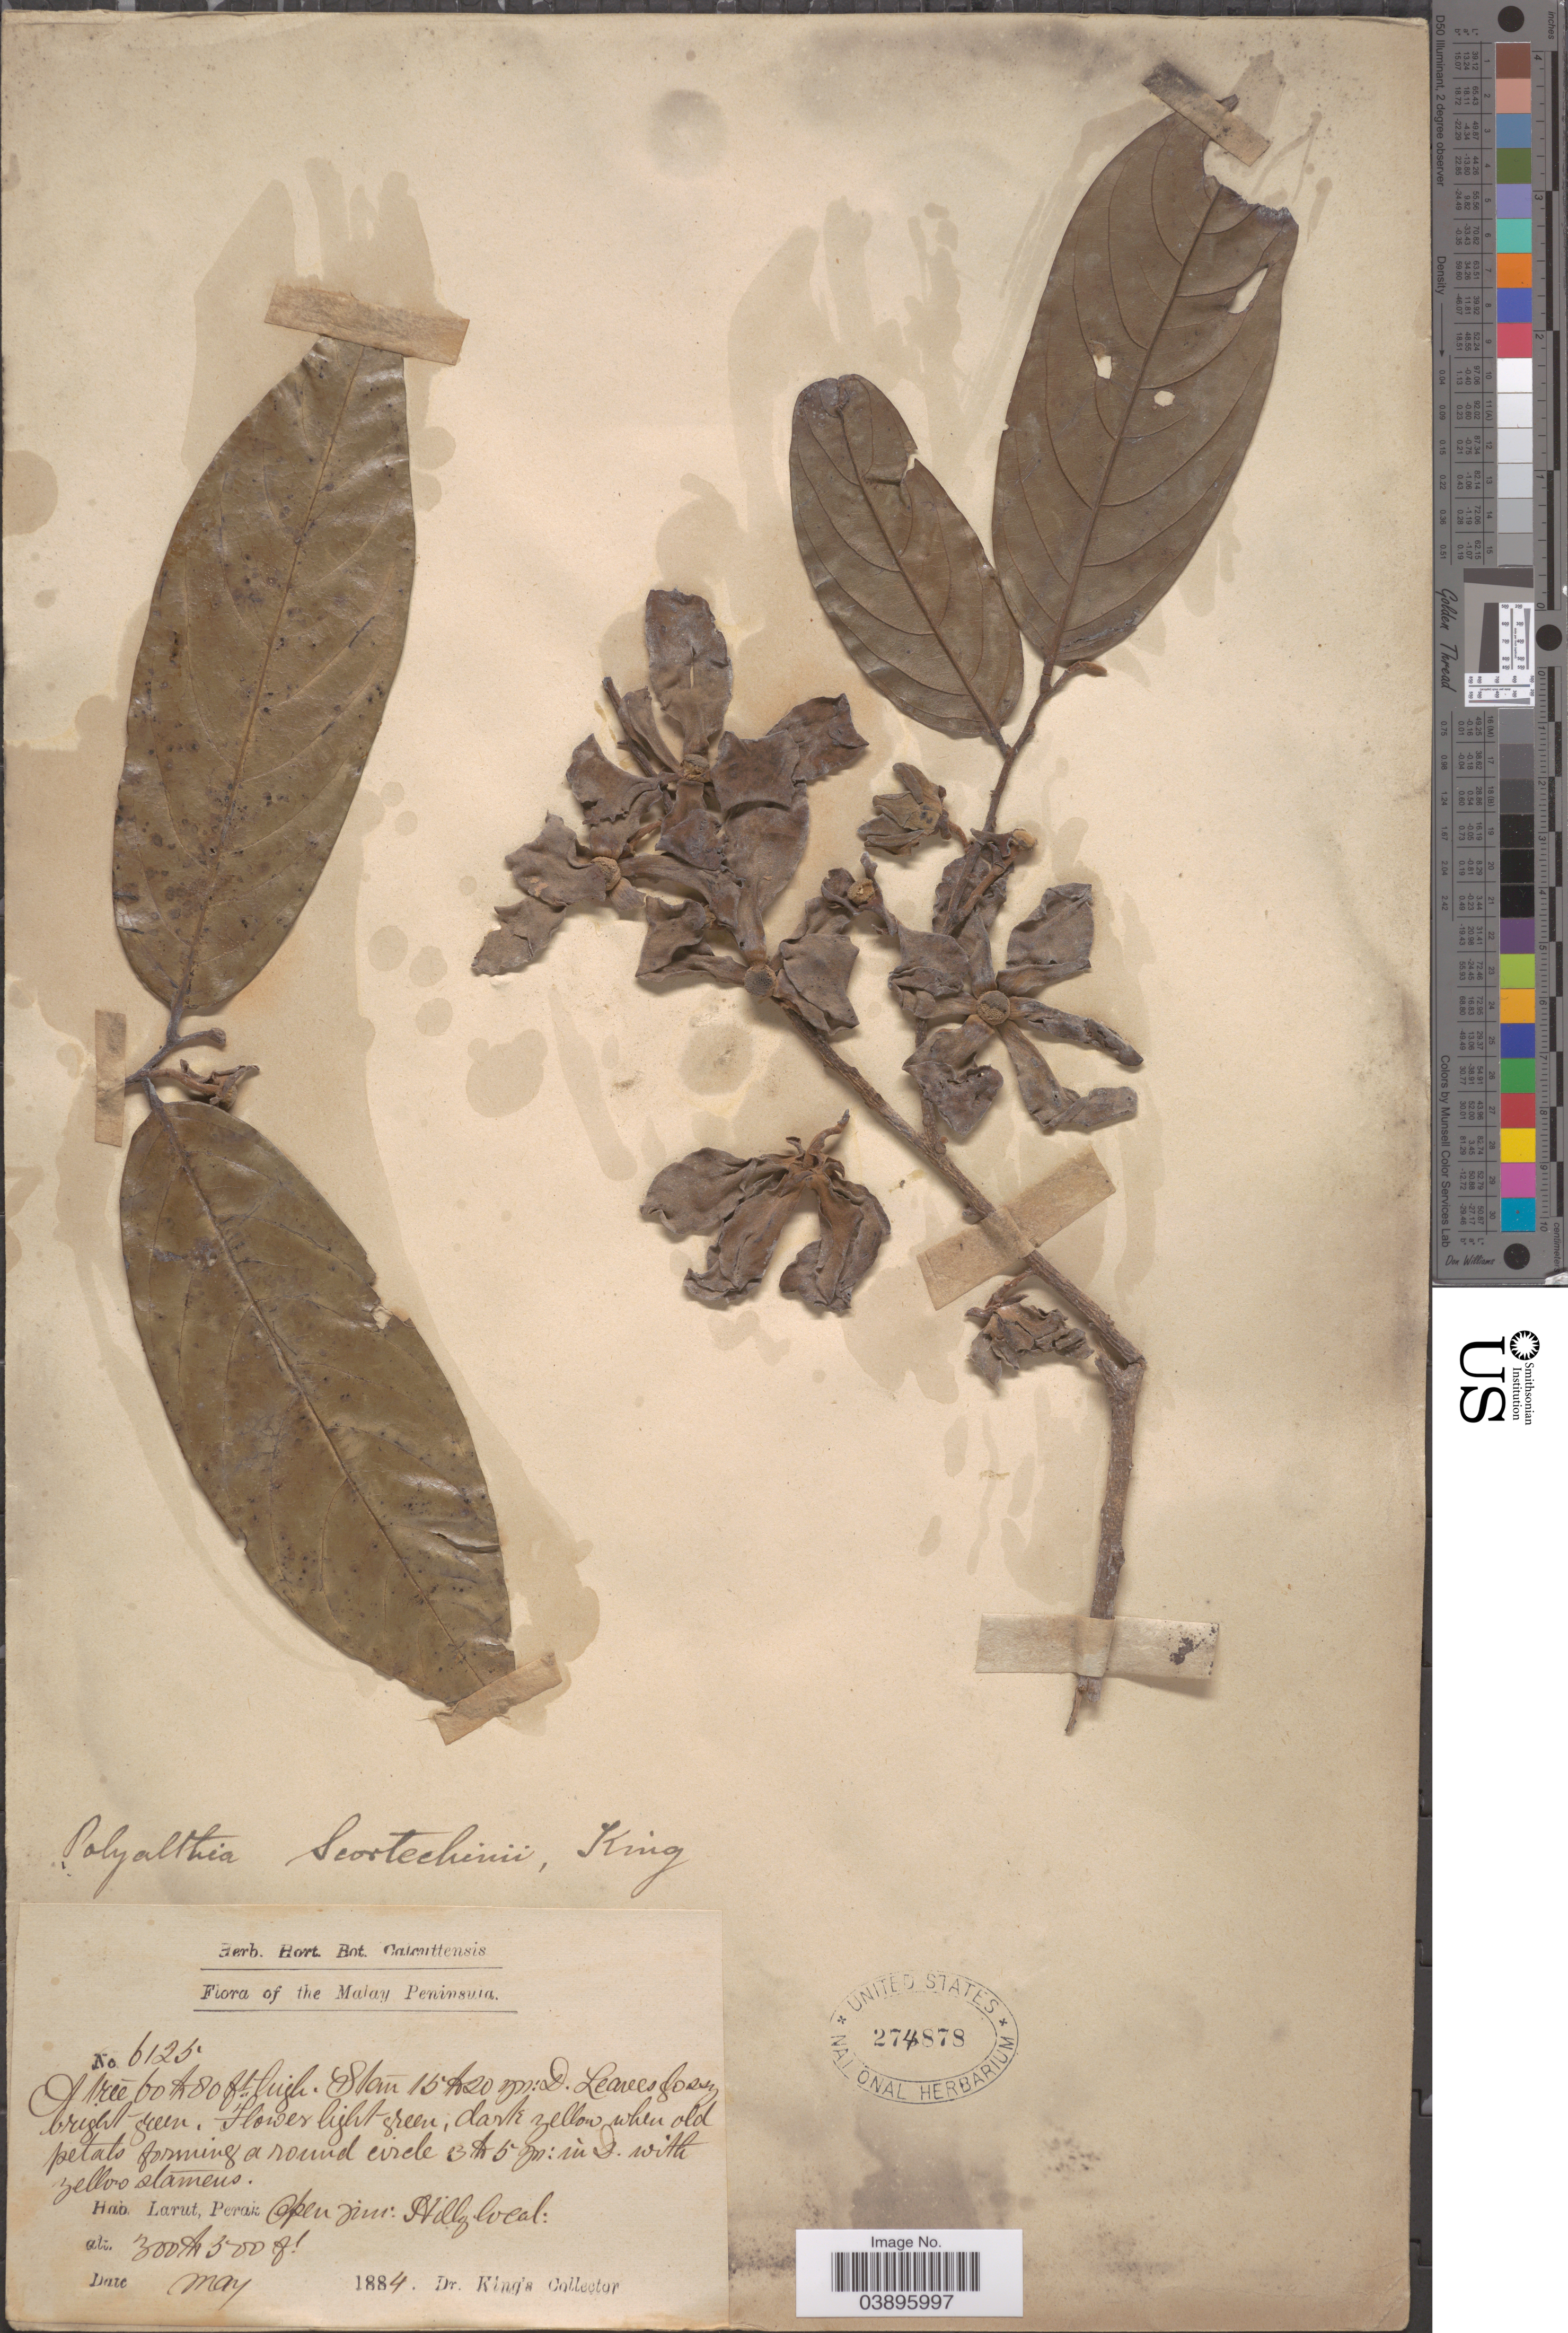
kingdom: Plantae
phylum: Tracheophyta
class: Magnoliopsida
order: Magnoliales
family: Annonaceae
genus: Polyalthia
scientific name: Polyalthia scortechinii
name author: King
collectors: Dr. King's collector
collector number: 6125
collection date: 1884-05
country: Malaysia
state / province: Perak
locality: The Malay Peninsula. Larut. Open jun: Hilly local.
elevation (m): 91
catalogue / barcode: US 274878